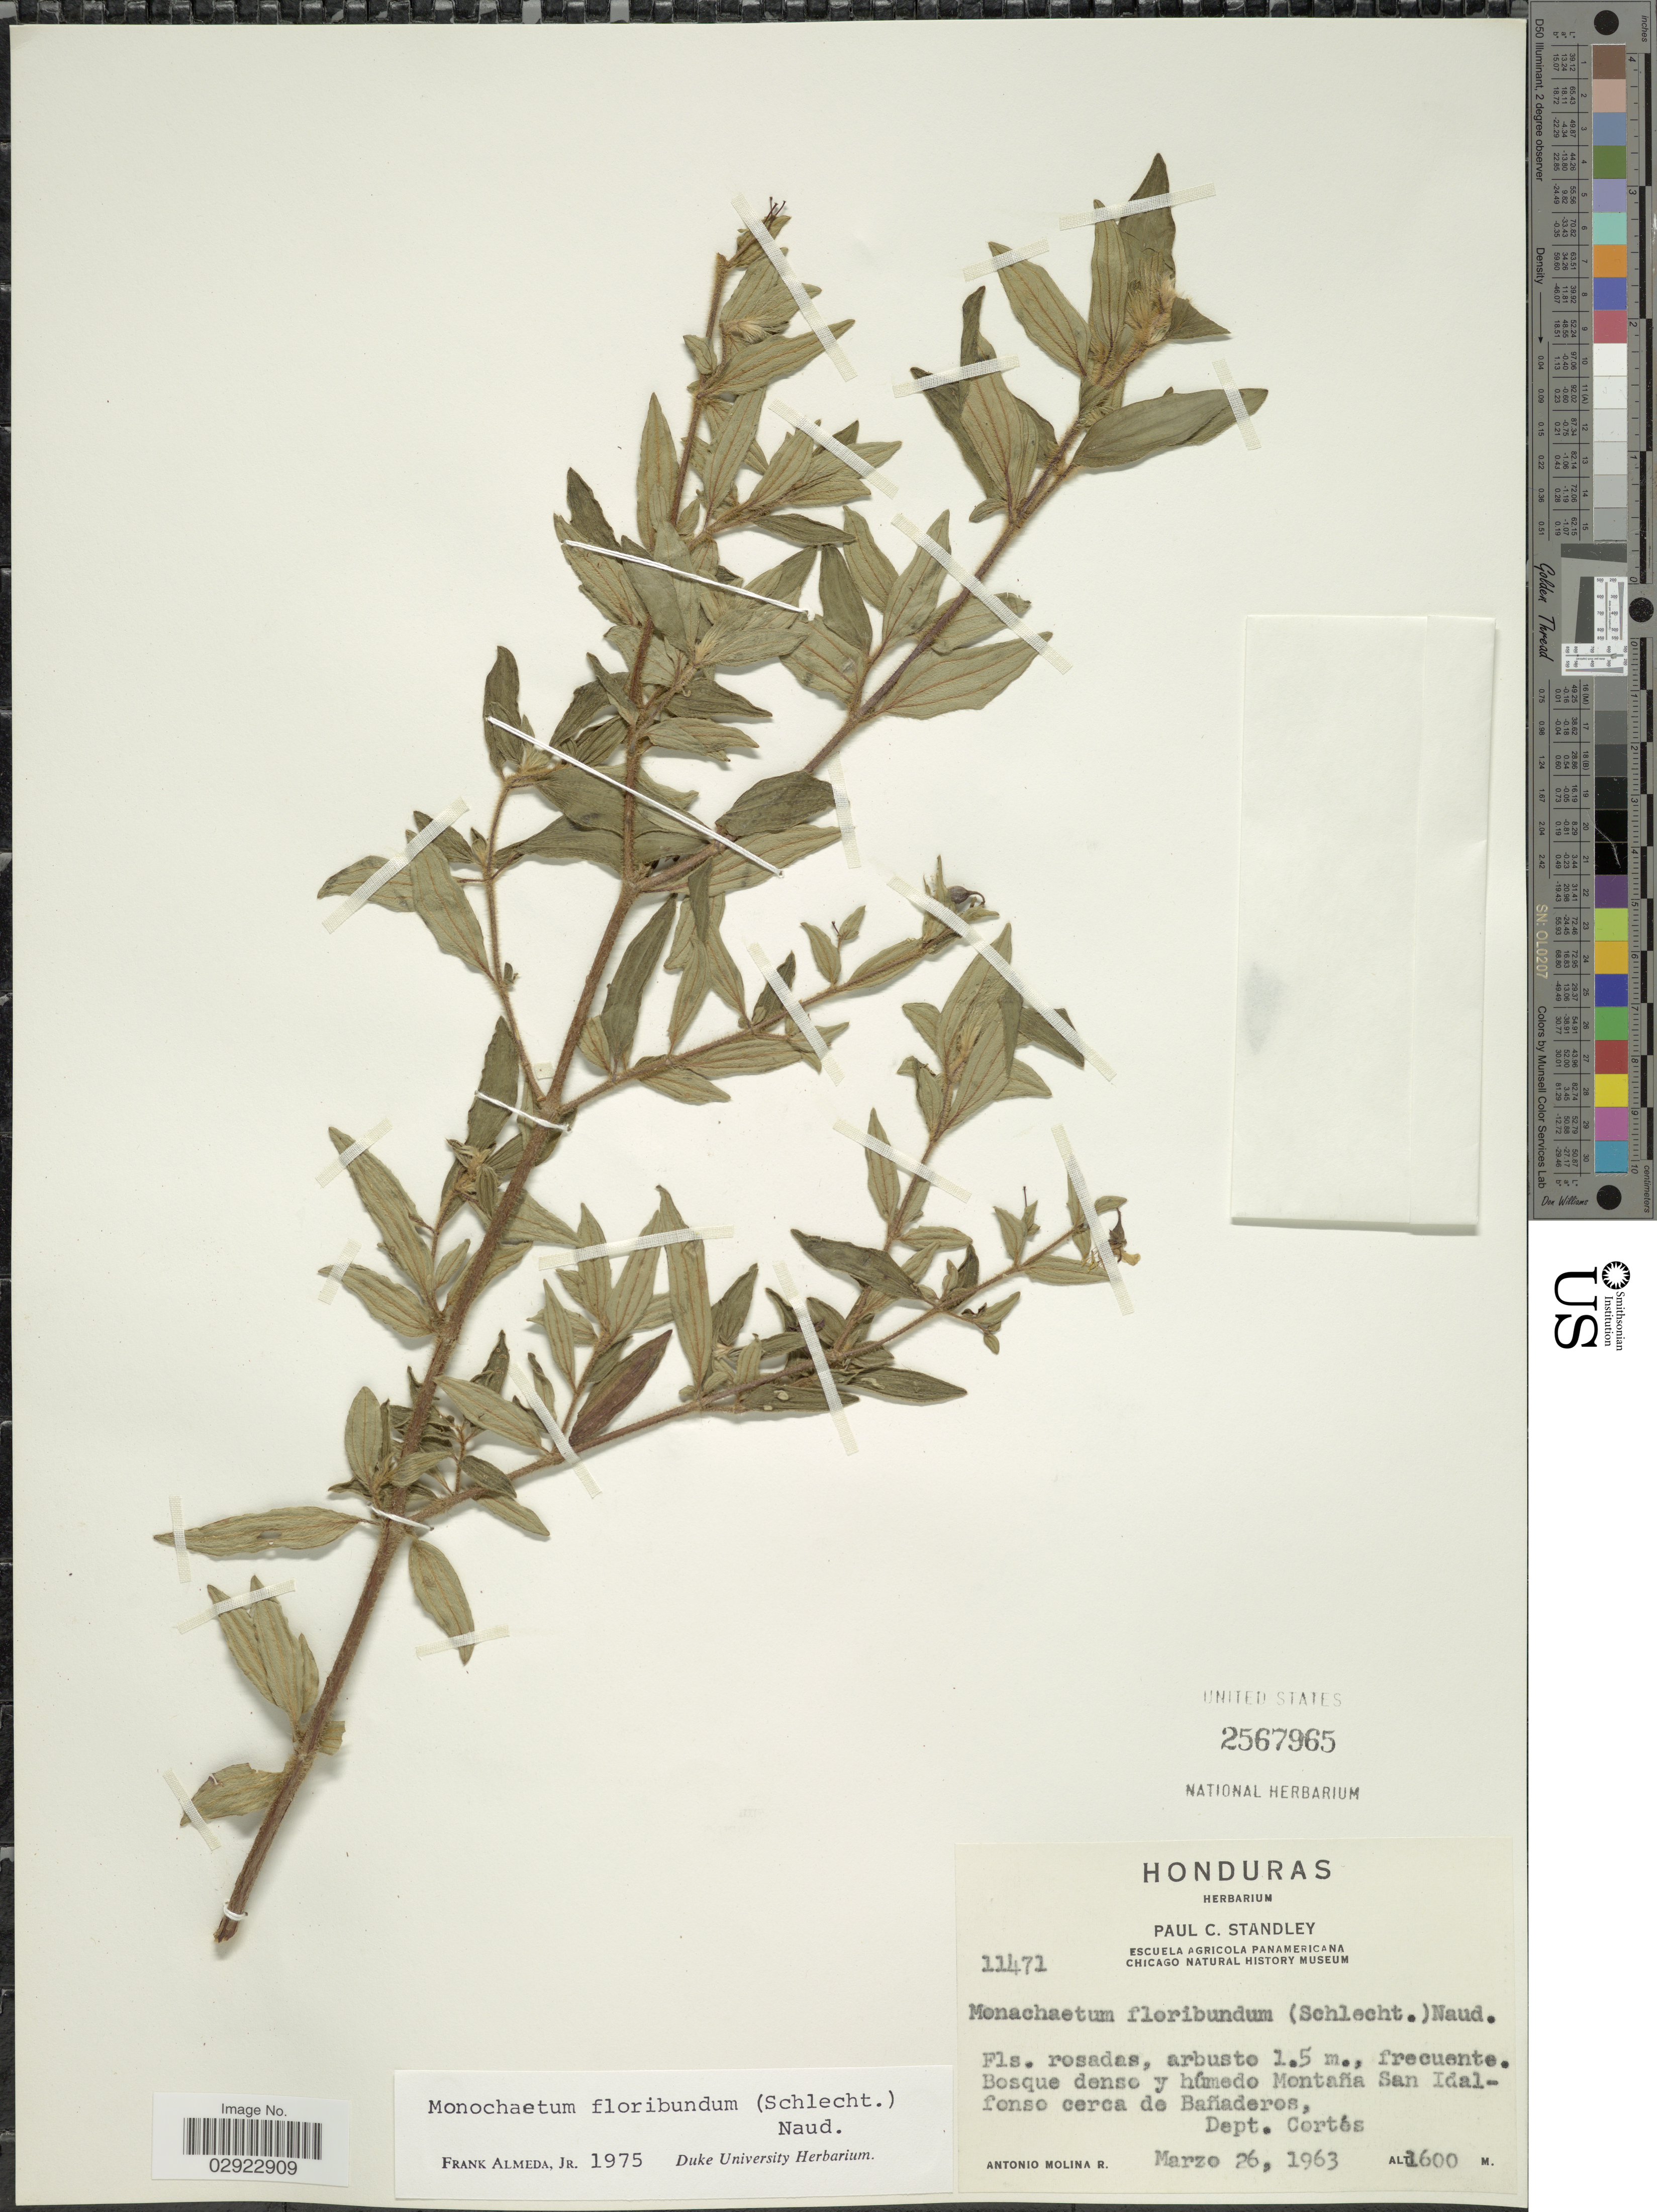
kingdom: Plantae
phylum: Tracheophyta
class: Magnoliopsida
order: Myrtales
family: Melastomataceae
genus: Monochaetum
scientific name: Monochaetum floribundum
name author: (Schltdl.) Naudin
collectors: A. Molina R.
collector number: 11471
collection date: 1963-03-26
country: Honduras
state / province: Cortés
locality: Bosque dense y húmedo Montaña San Idalfonso cerca de Bañaderos, Dept. Cortés.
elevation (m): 1600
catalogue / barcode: US 2567965